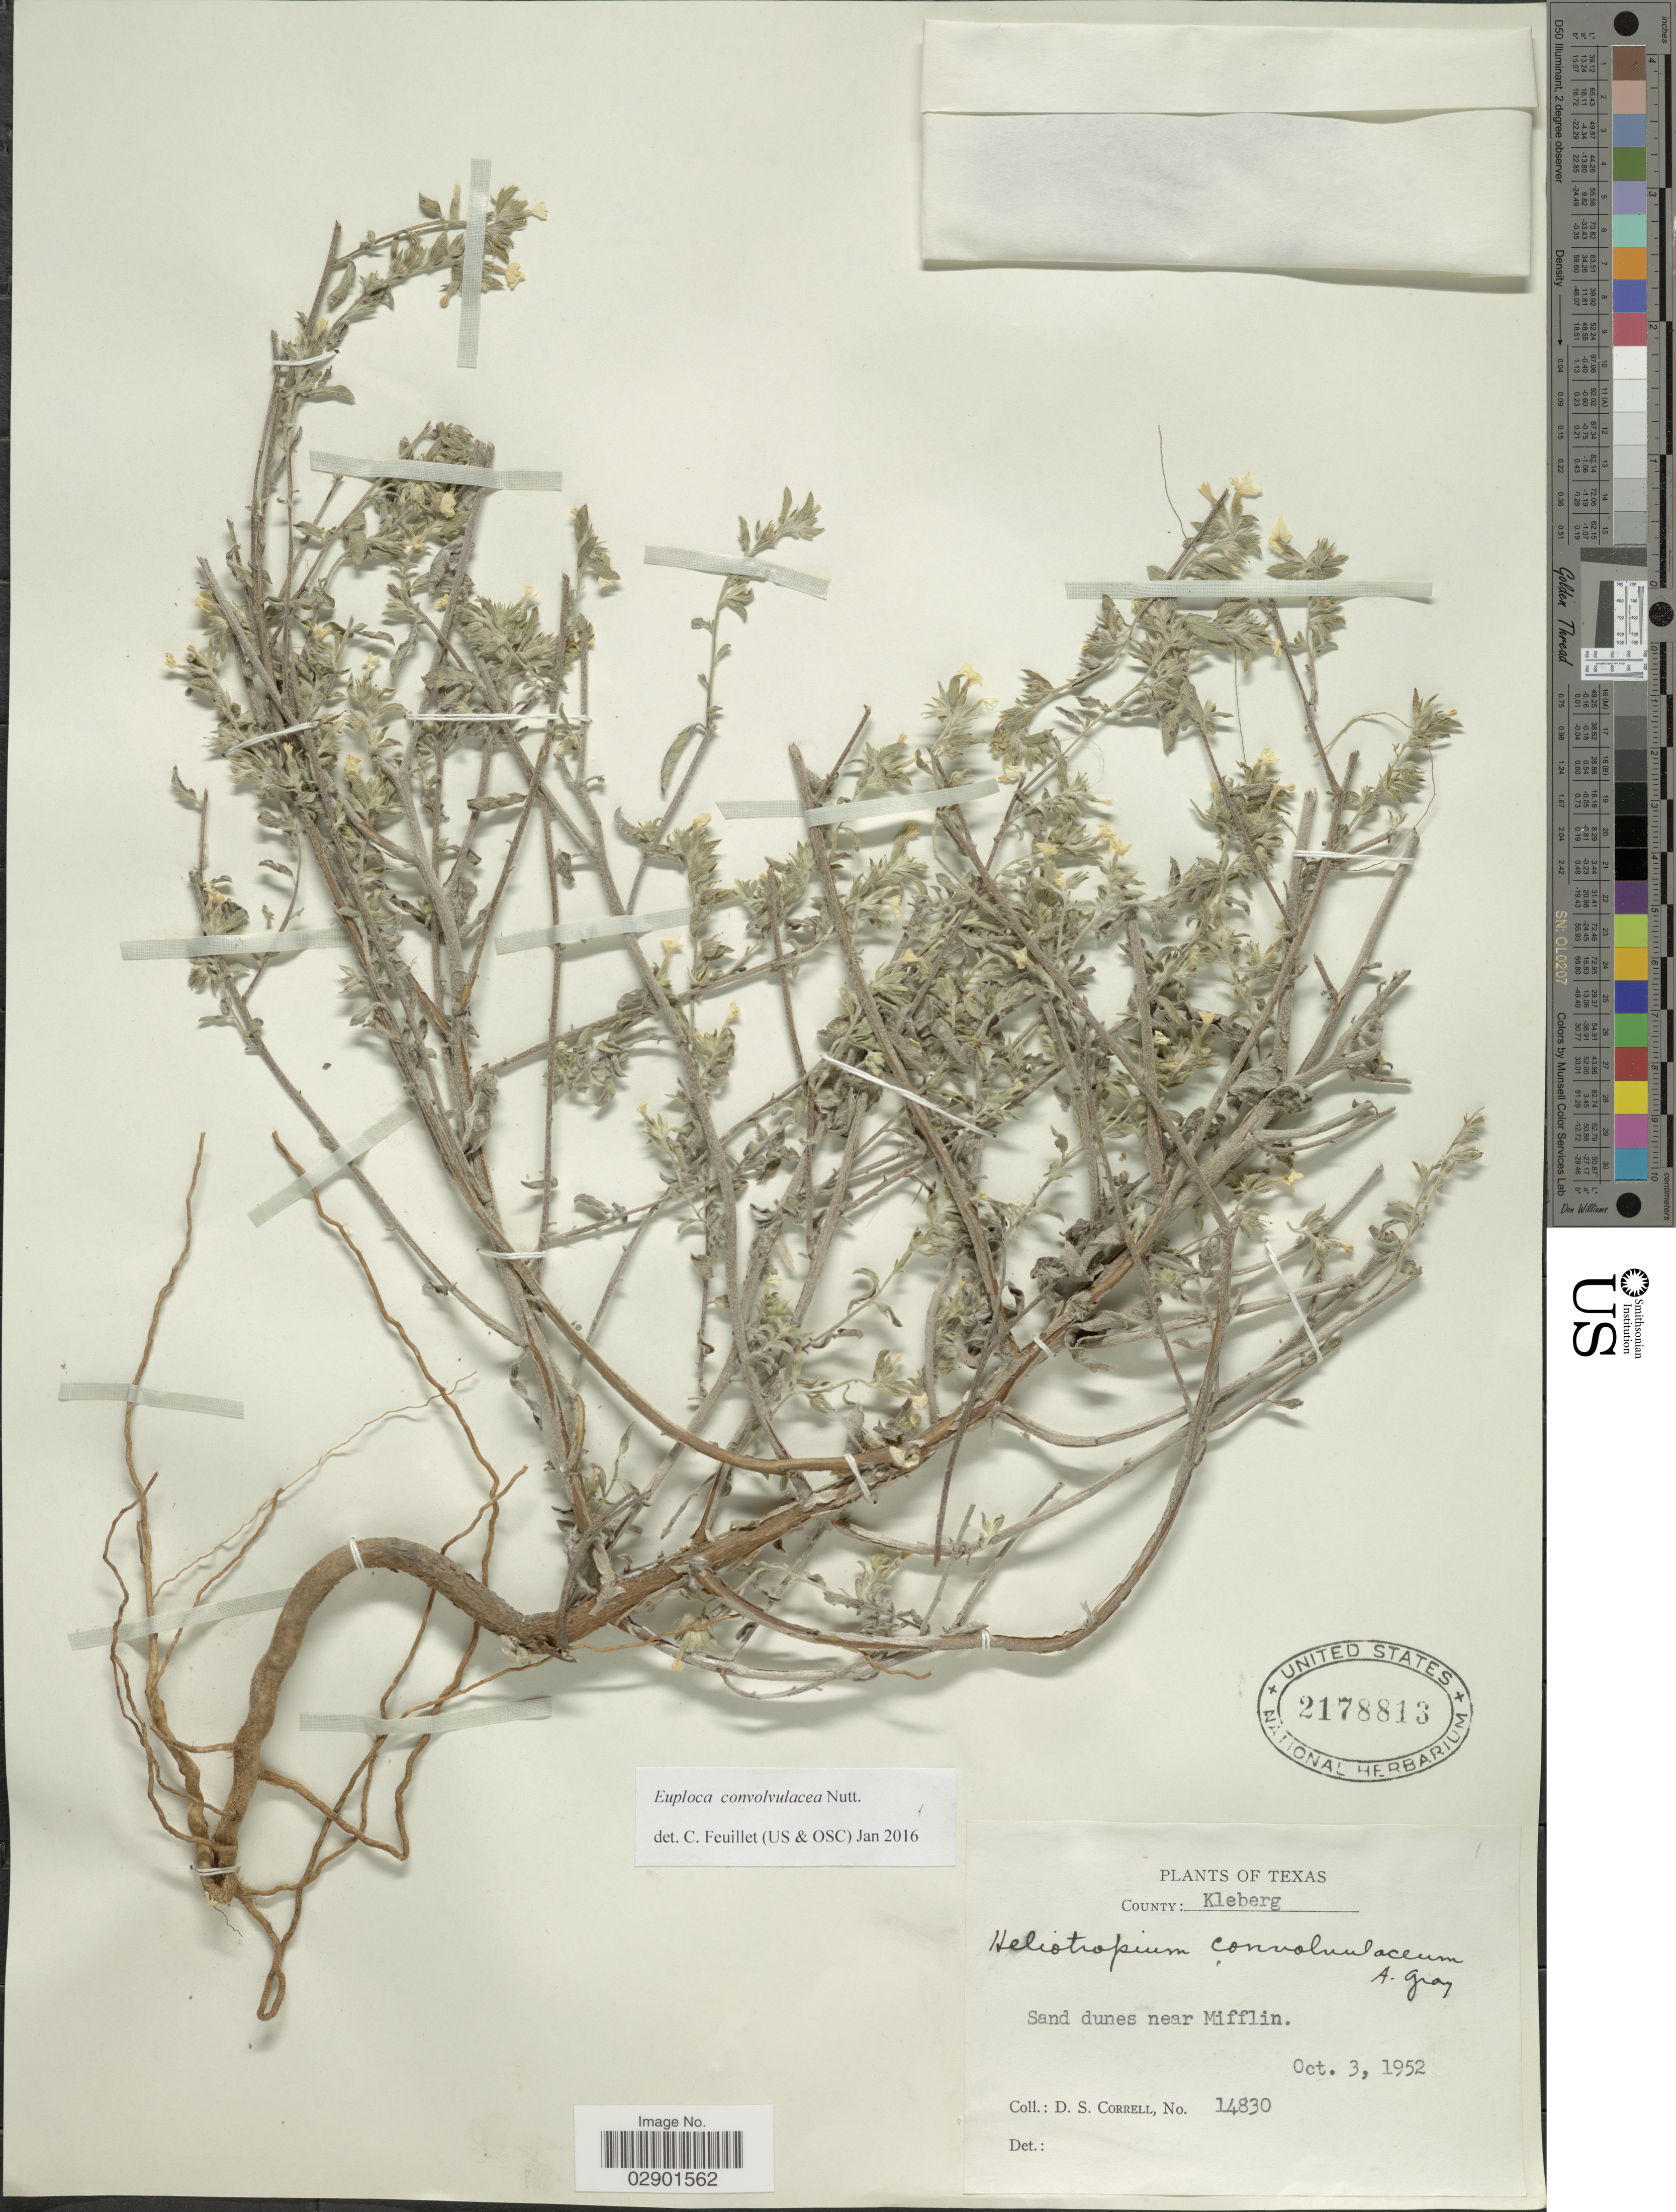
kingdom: Plantae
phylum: Tracheophyta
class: Magnoliopsida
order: Boraginales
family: Heliotropiaceae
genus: Euploca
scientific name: Euploca convolvulacea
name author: Nutt.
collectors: D. S. Correll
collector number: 14830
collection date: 1952-10-03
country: United States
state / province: Texas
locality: County: Kleberg. Sand dunes near Mifflin.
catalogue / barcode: US 2178813